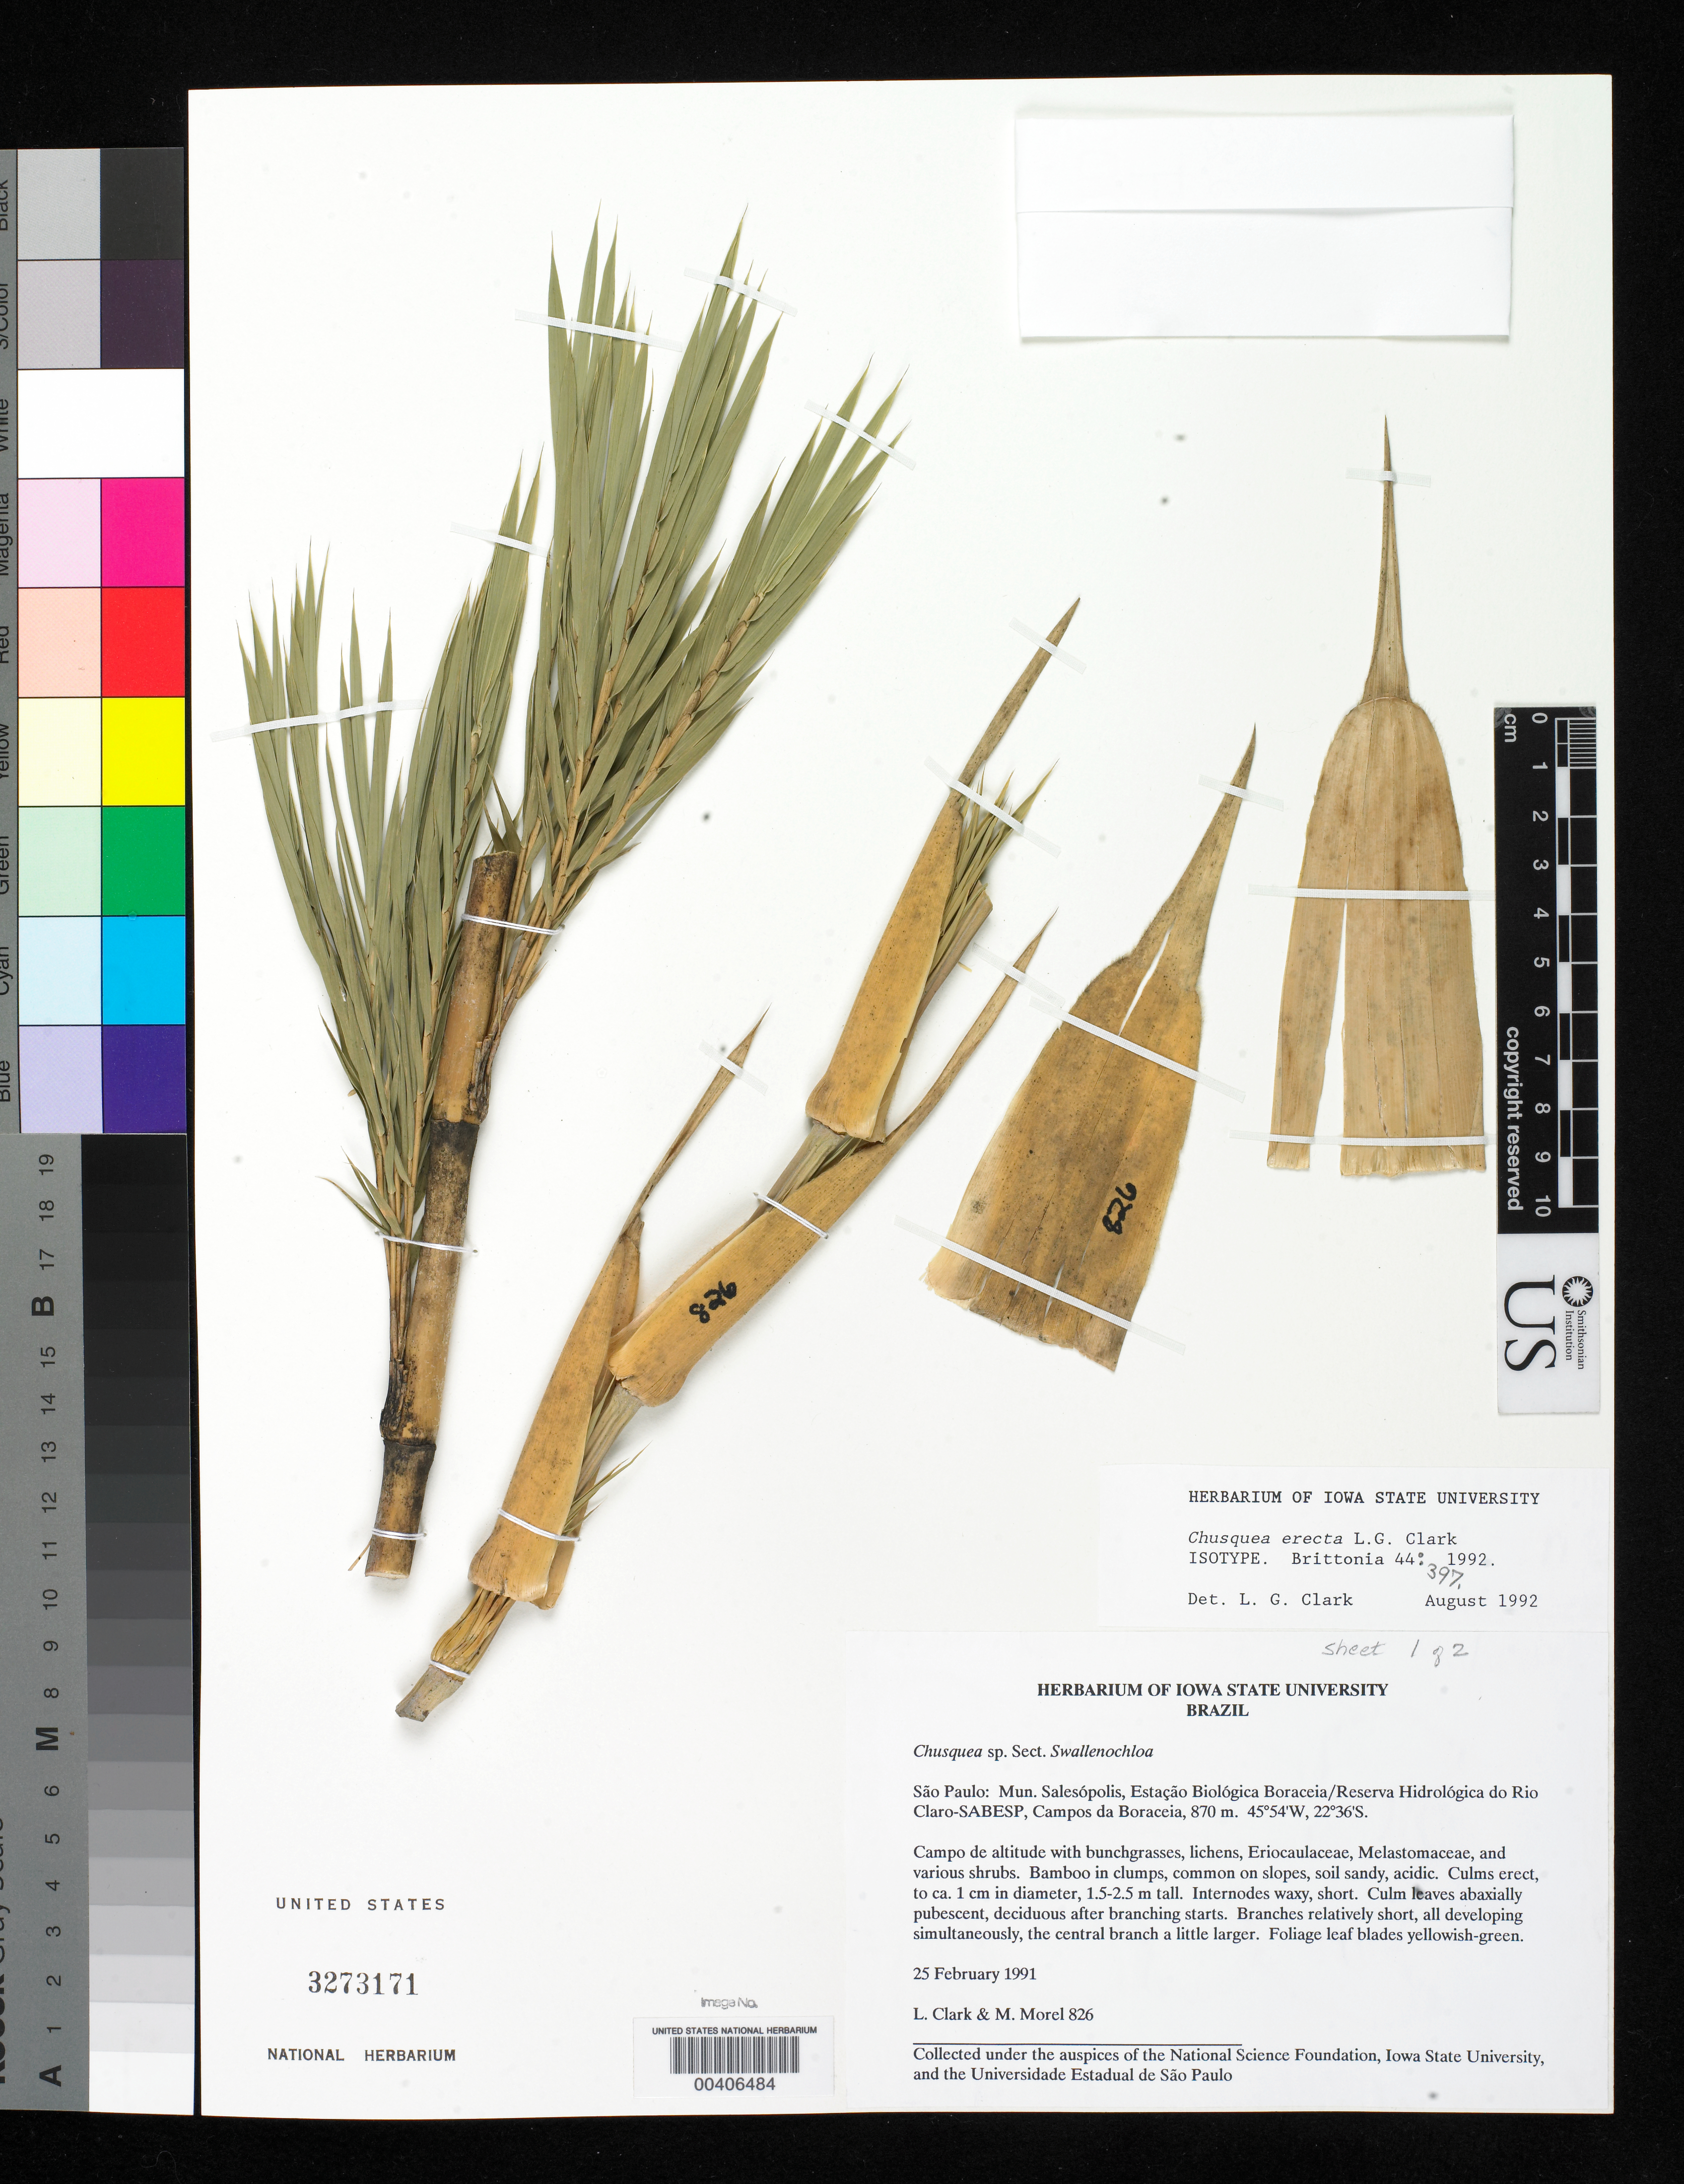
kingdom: Plantae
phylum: Tracheophyta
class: Liliopsida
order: Poales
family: Poaceae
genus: Chusquea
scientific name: Chusquea erecta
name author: L.G. Clark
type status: Isotype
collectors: L. G. Clark & M. Morel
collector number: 826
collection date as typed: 25 Feb 1991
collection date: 1991-02-25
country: Brazil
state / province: São Paulo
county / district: Salesopolis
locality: Estacao Biologica Boraceia. Reserva Hidrologica do Rio Claro-Sabesp, Campos da Boraceia.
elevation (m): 870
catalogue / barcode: US 3273171